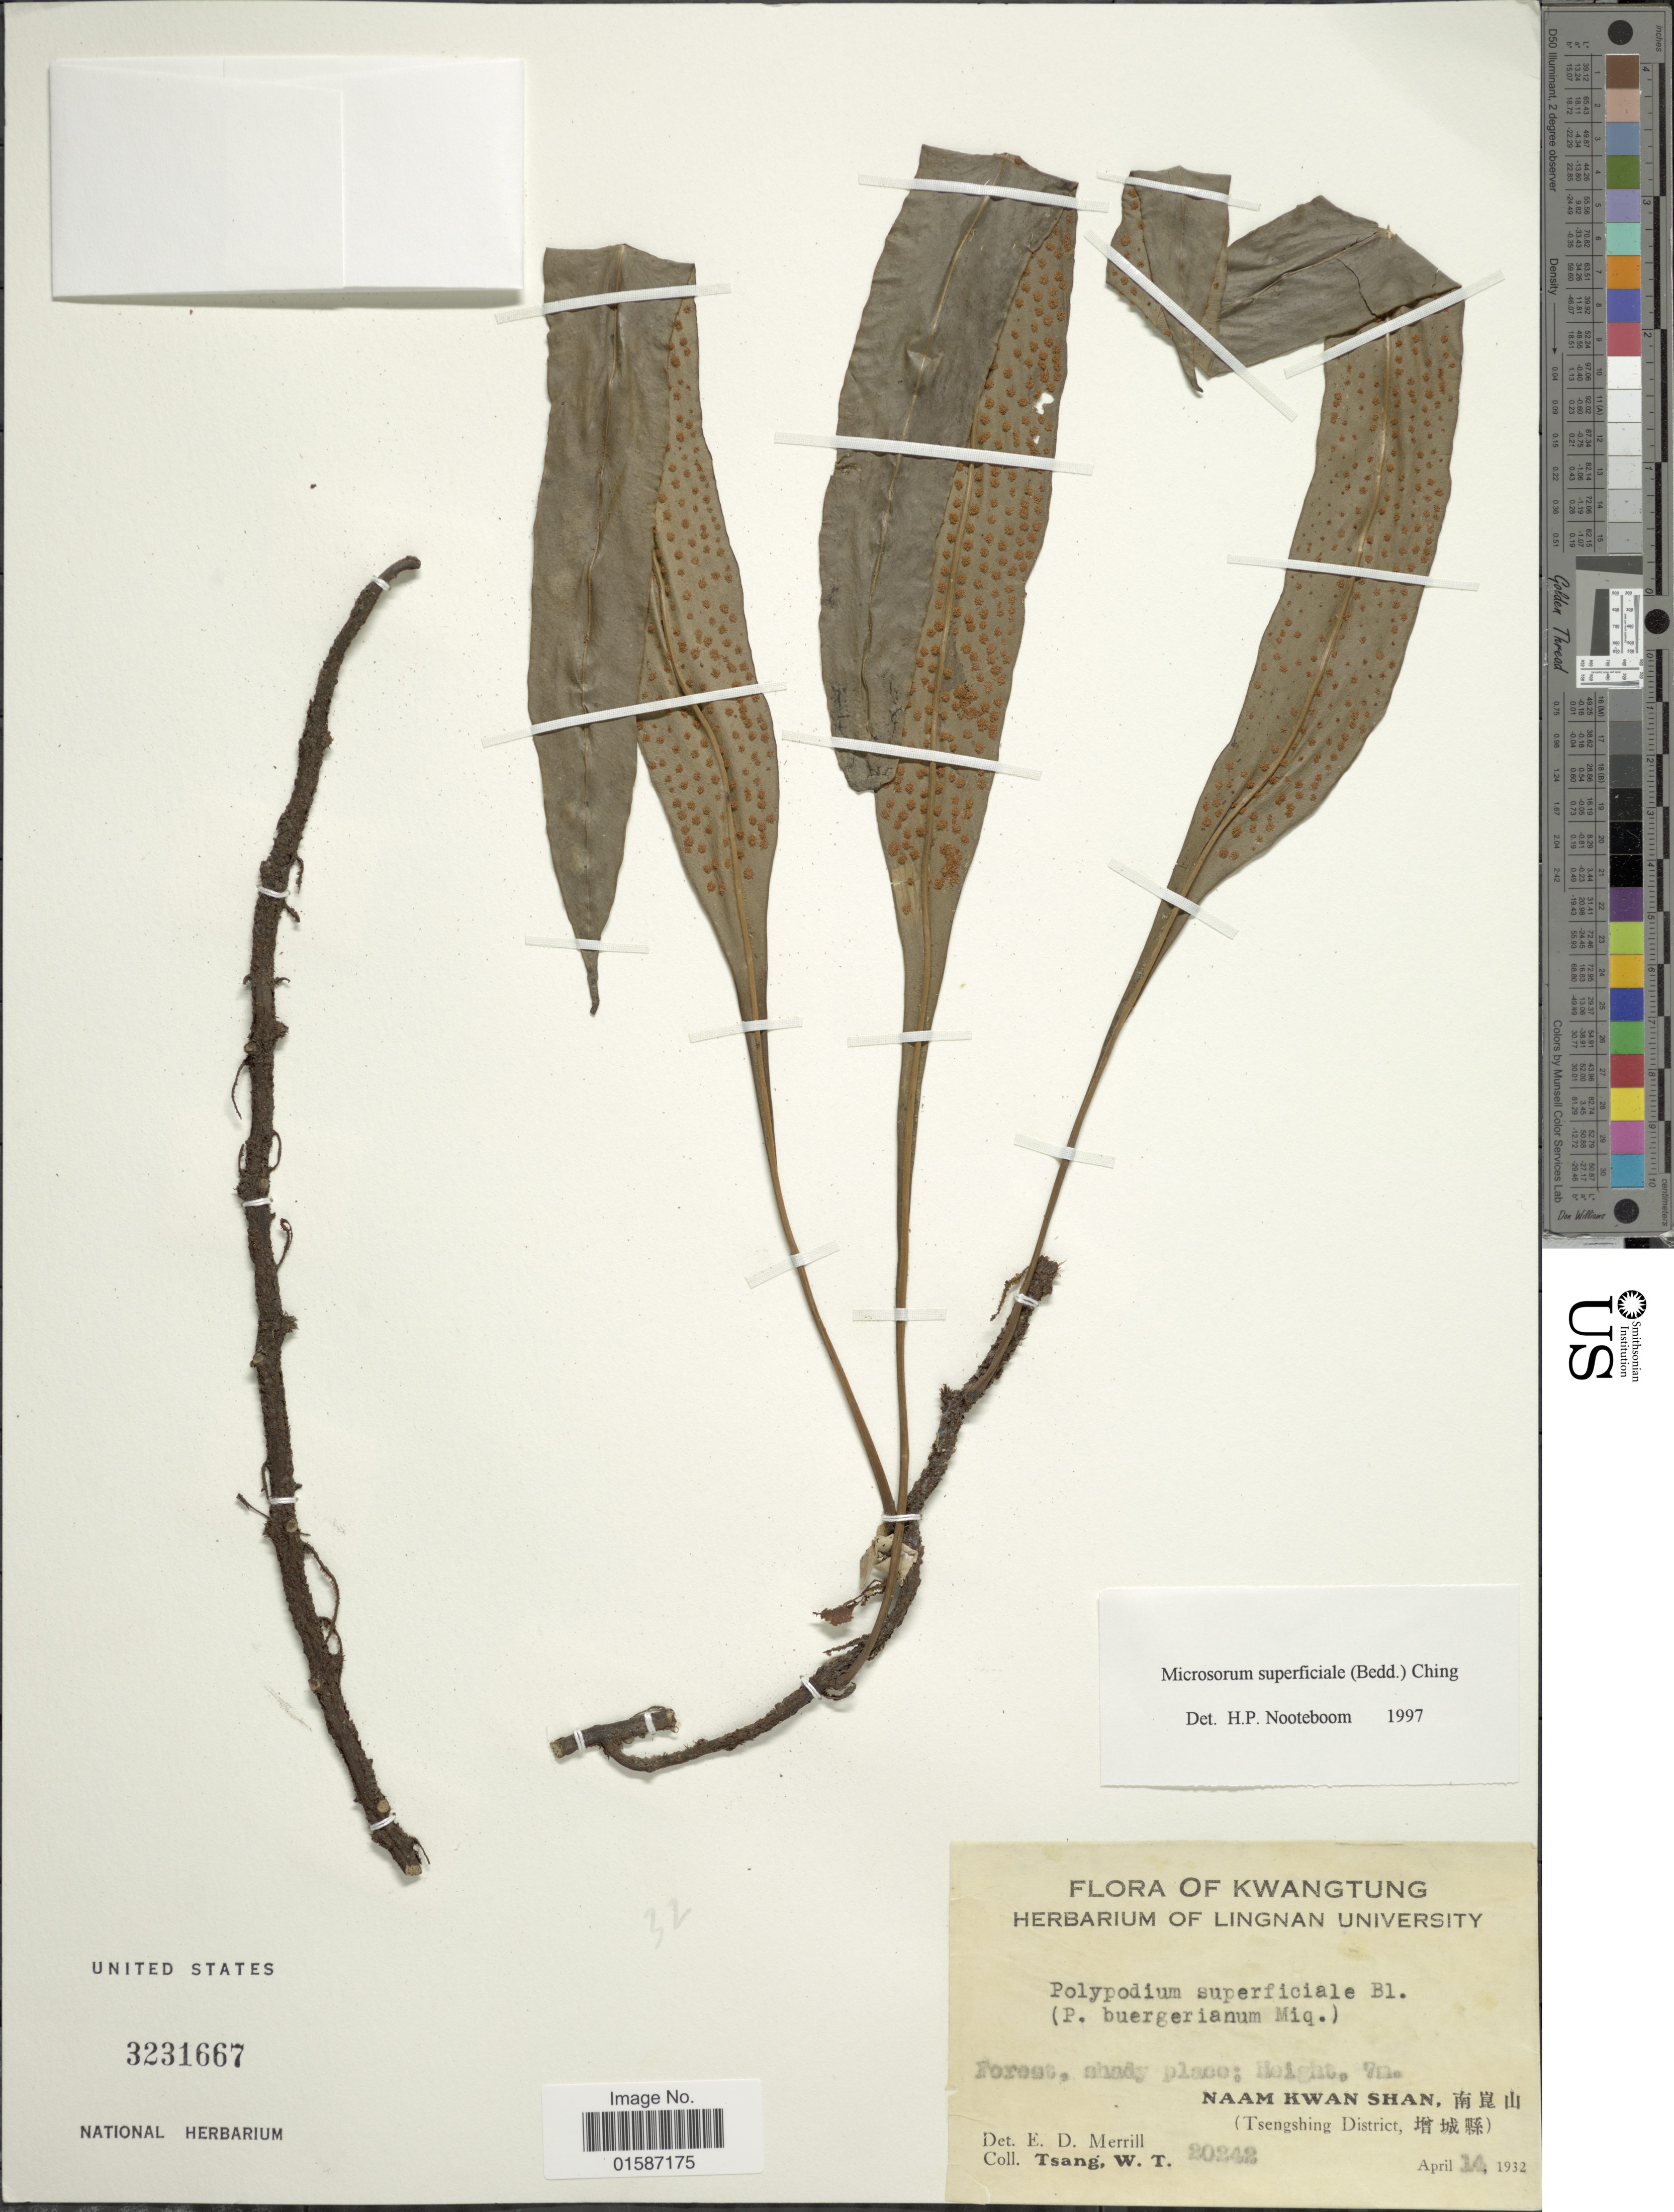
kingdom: Plantae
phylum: Tracheophyta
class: Polypodiopsida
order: Polypodiales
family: Polypodiaceae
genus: Lepidomicrosorium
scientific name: Lepidomicrosorium superficiale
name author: (Blume) Li S. Wang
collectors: W. T. Tsang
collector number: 20242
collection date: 1932-04-14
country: China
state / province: Guangdong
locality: Kwatung,Naam Kwan Shan, (Tsengshing District,)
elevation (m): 7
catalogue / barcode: US 3231667